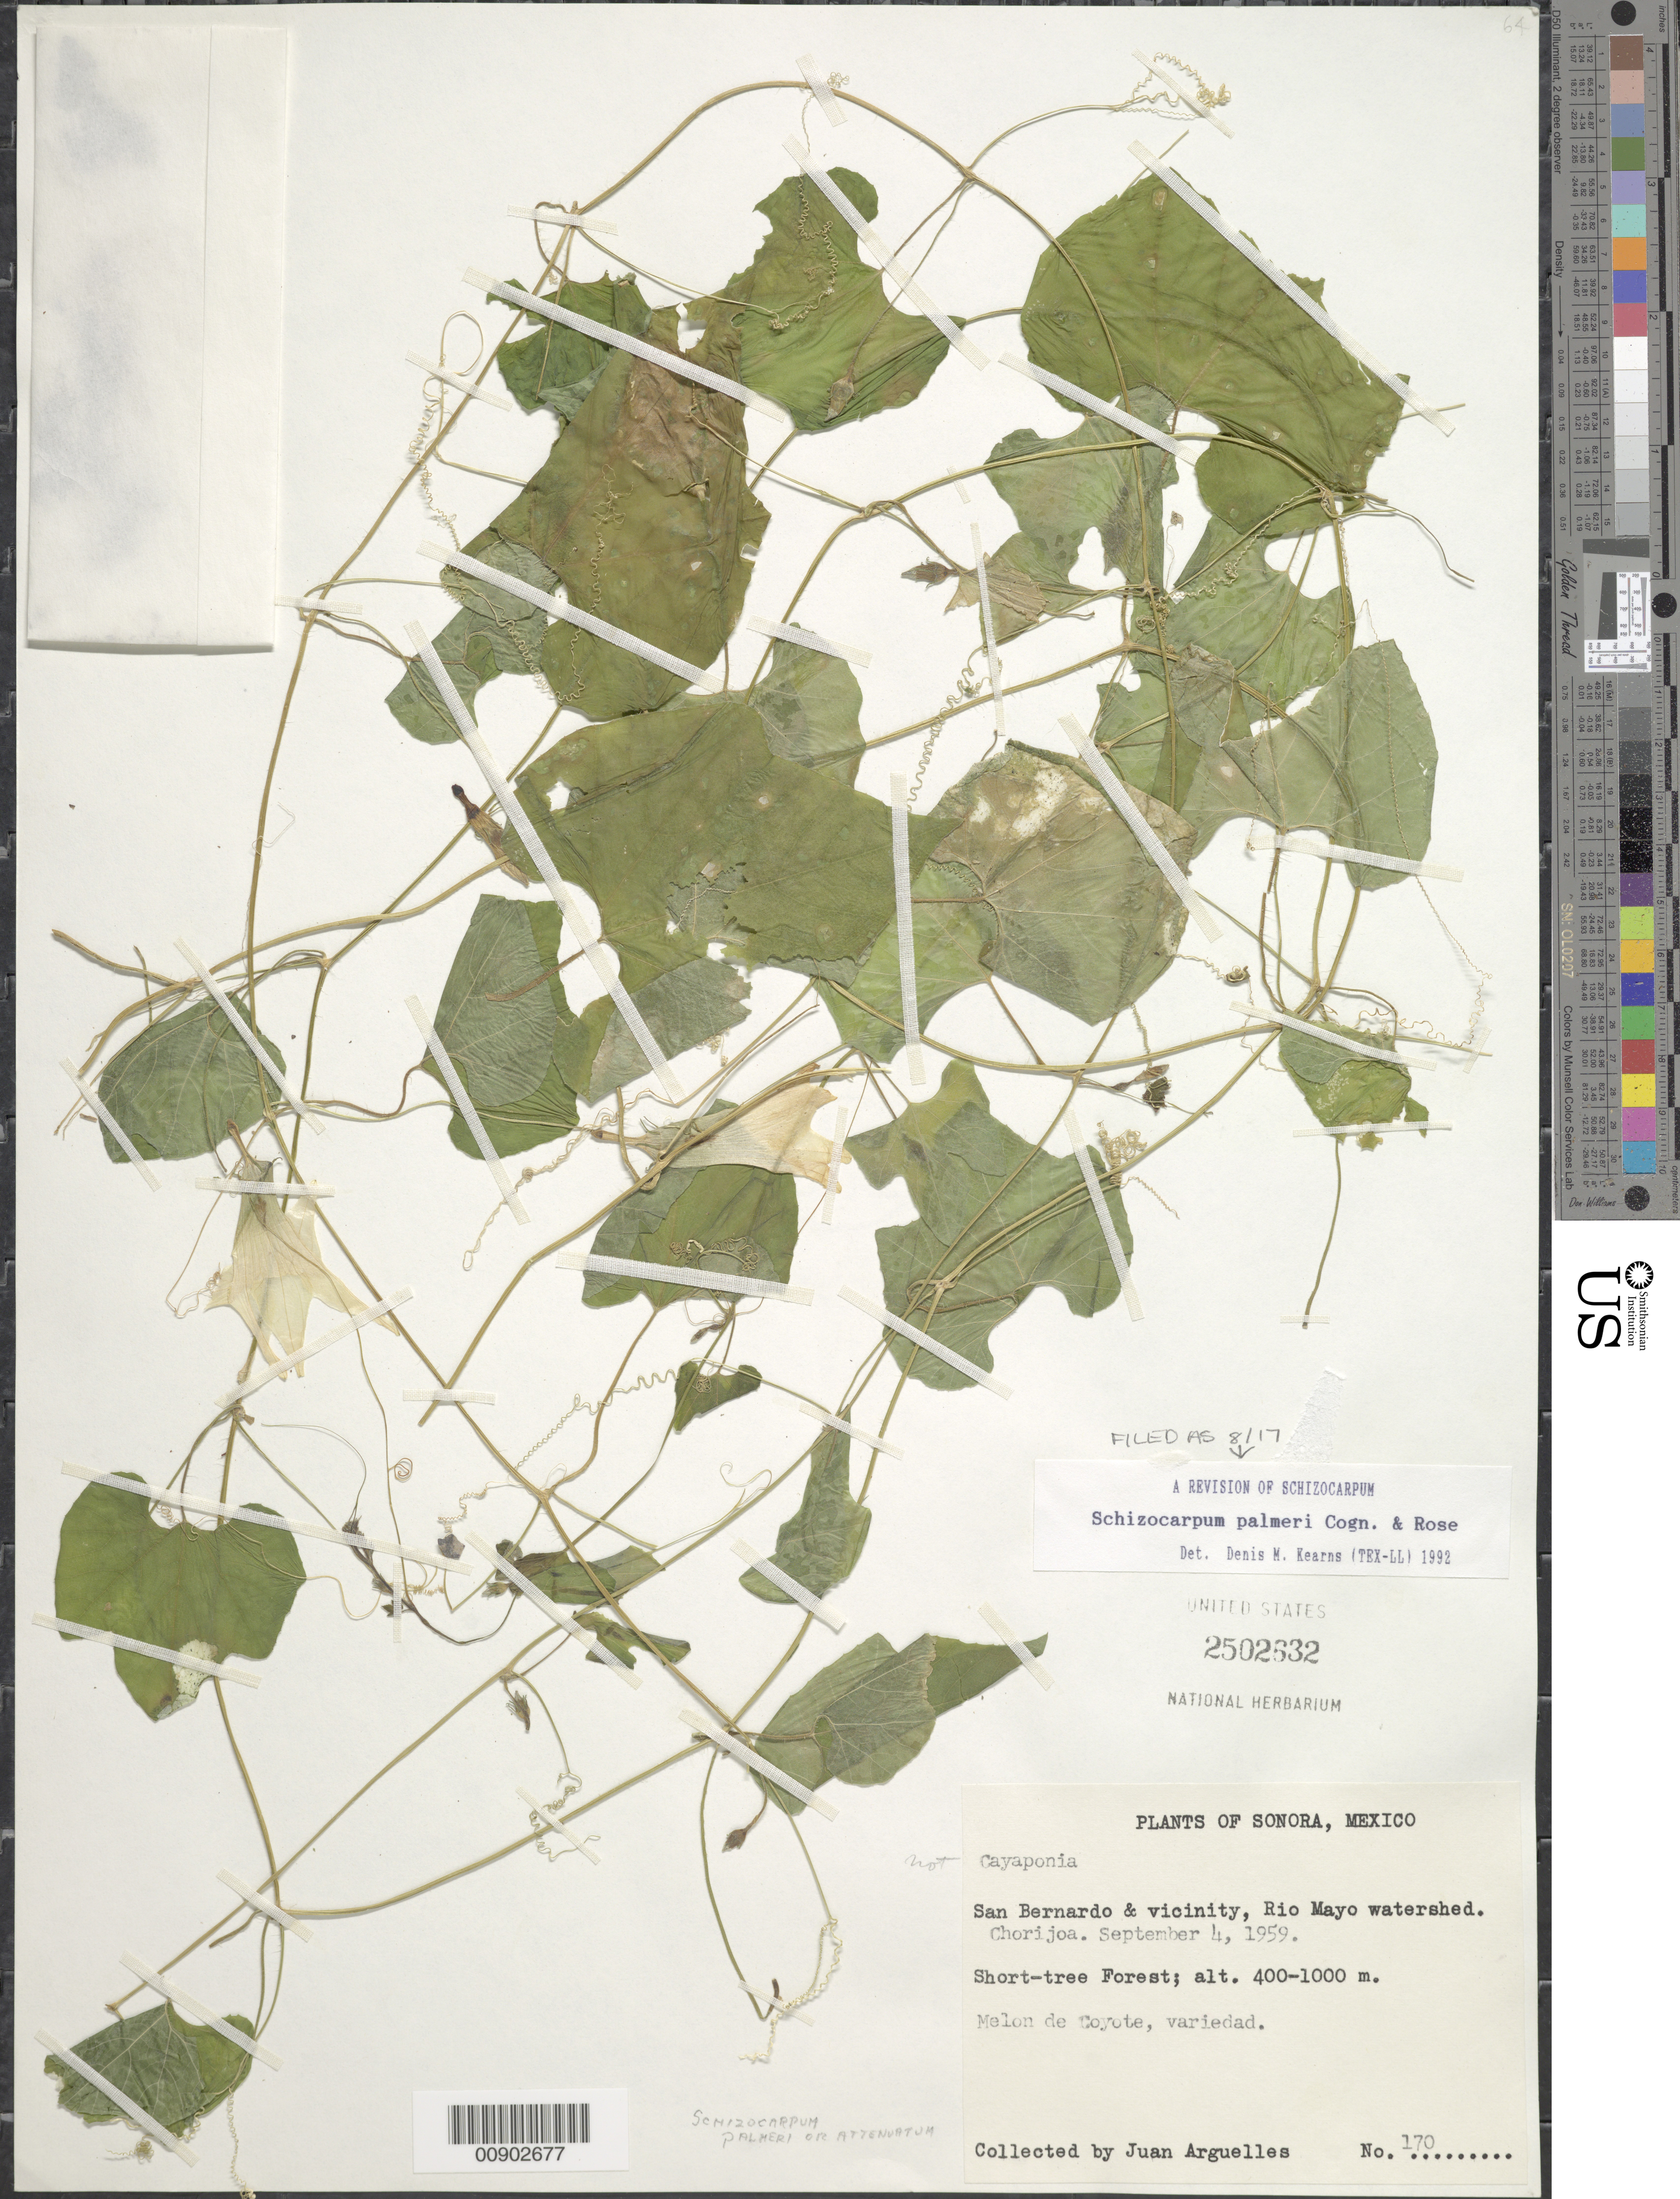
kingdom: Plantae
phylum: Tracheophyta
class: Magnoliopsida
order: Cucurbitales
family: Cucurbitaceae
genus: Schizocarpum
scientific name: Schizocarpum palmeri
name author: Cogn. & Rose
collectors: J. Arguelles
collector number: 170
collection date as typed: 04 Sep 1959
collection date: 1959-09-04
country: Mexico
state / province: Sonora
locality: San Bernardo and vicinity, Río Mayo watershed. Chorijoa, Sonora.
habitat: Short-tree forest.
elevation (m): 1000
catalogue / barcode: US 2502632